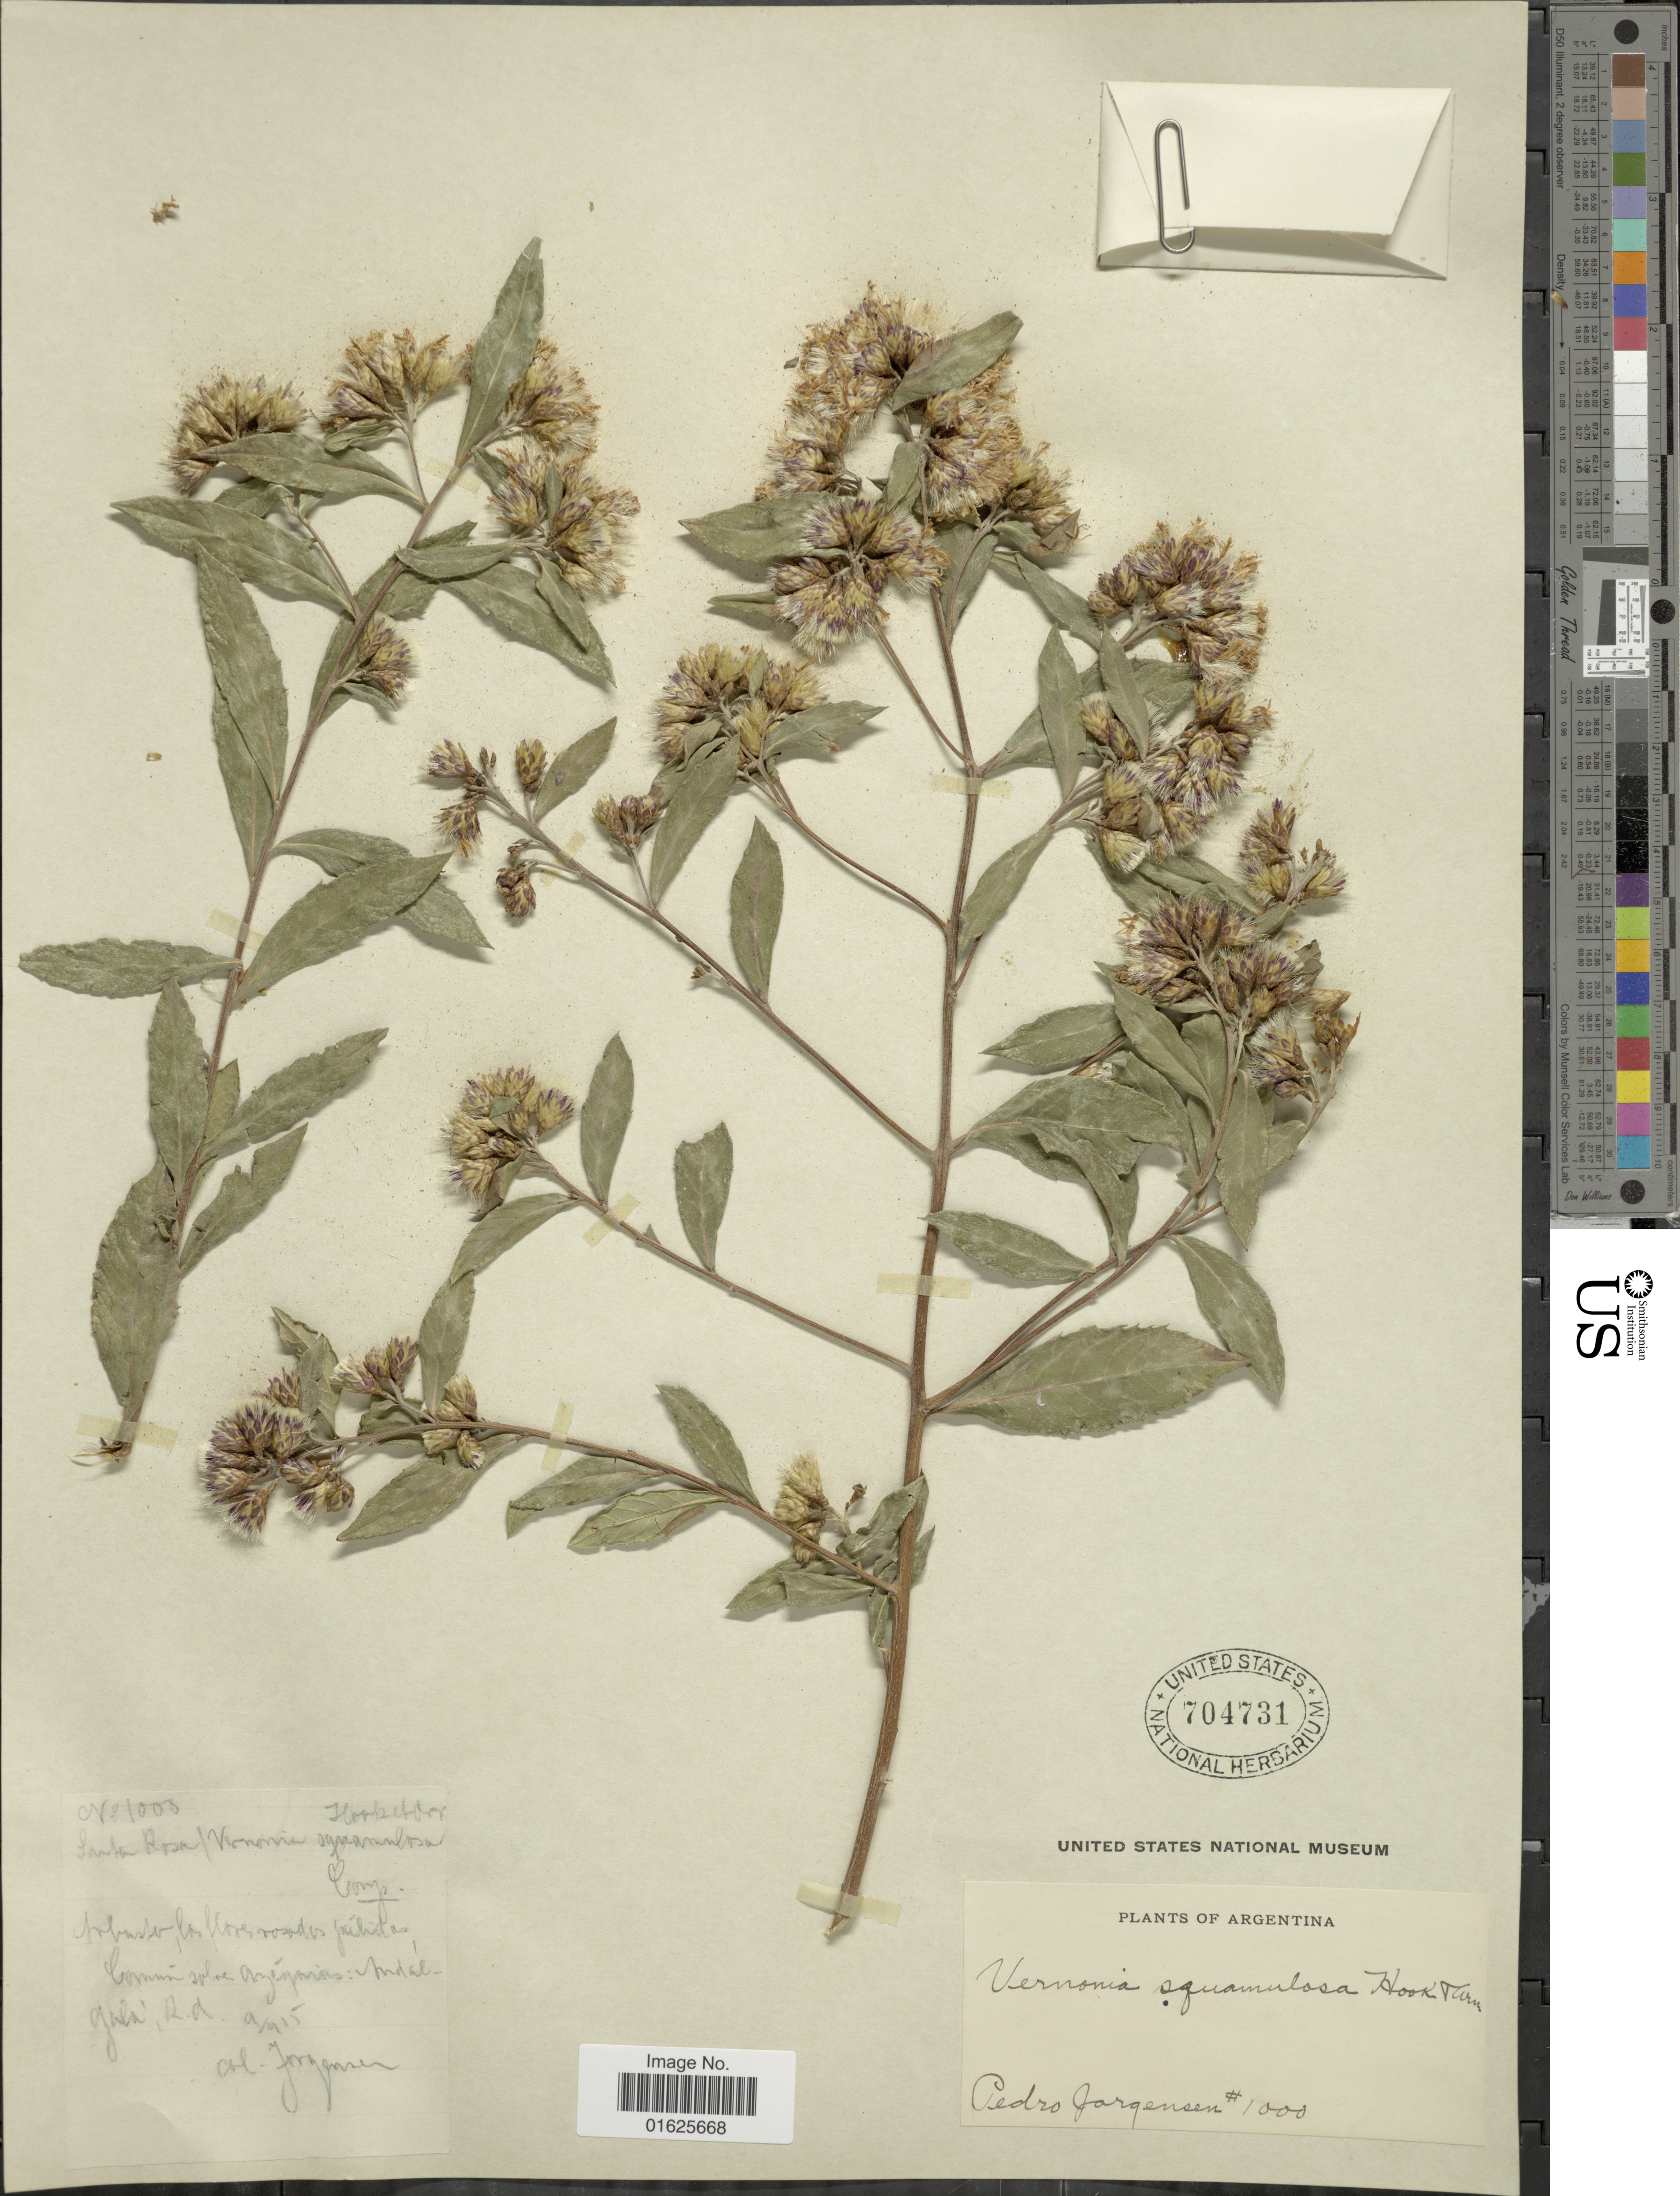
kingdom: Plantae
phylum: Tracheophyta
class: Magnoliopsida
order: Asterales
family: Asteraceae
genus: Vernonanthura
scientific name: Vernonanthura squamulosa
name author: (Hook. & Arn.) H. Rob.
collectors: P. Jörgensen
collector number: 1000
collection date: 1955-09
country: Argentina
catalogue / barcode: US 704731